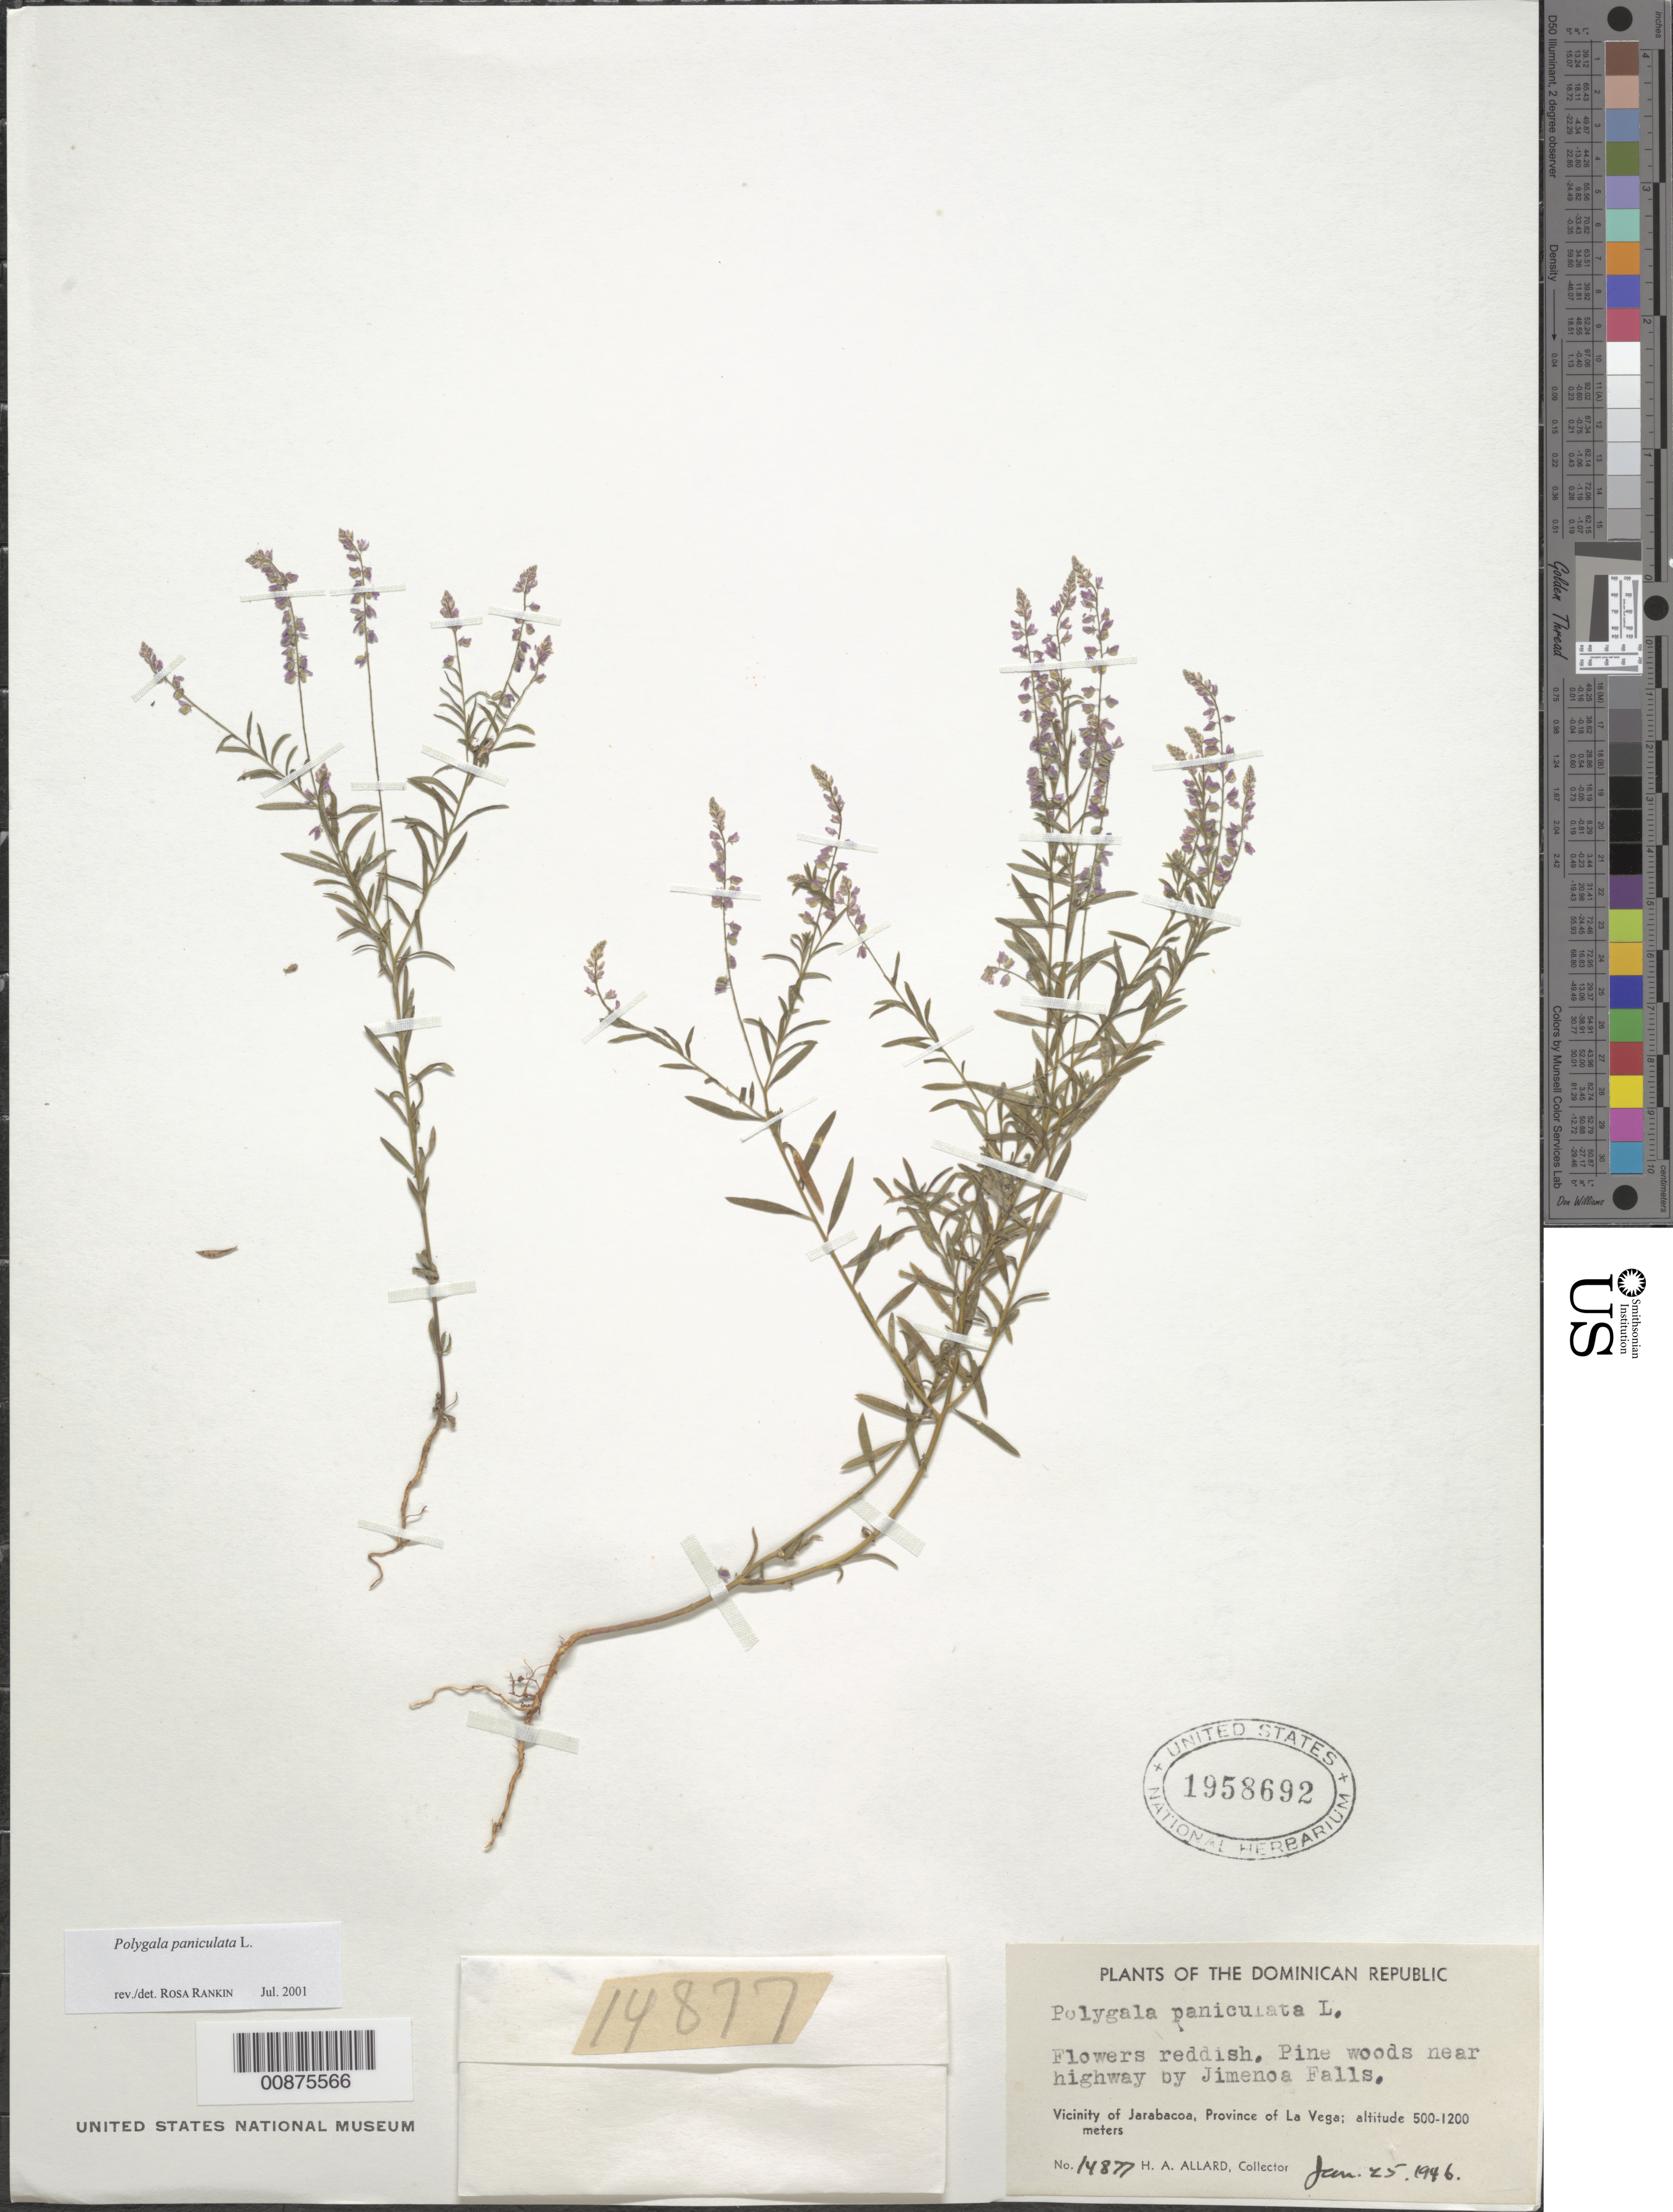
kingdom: Plantae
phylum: Tracheophyta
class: Magnoliopsida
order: Fabales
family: Polygalaceae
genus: Polygala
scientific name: Polygala paniculata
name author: L.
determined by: Rankin Rodriguez, Rosa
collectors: H. A. Allard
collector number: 14877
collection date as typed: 25 Jan 1946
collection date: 1946-01-25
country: Dominican Republic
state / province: La Vega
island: Hispaniola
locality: Vicinity of Jarabacoa, highway by Jimenoa Falls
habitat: Pine woods near highway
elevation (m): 500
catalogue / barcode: US 1958692